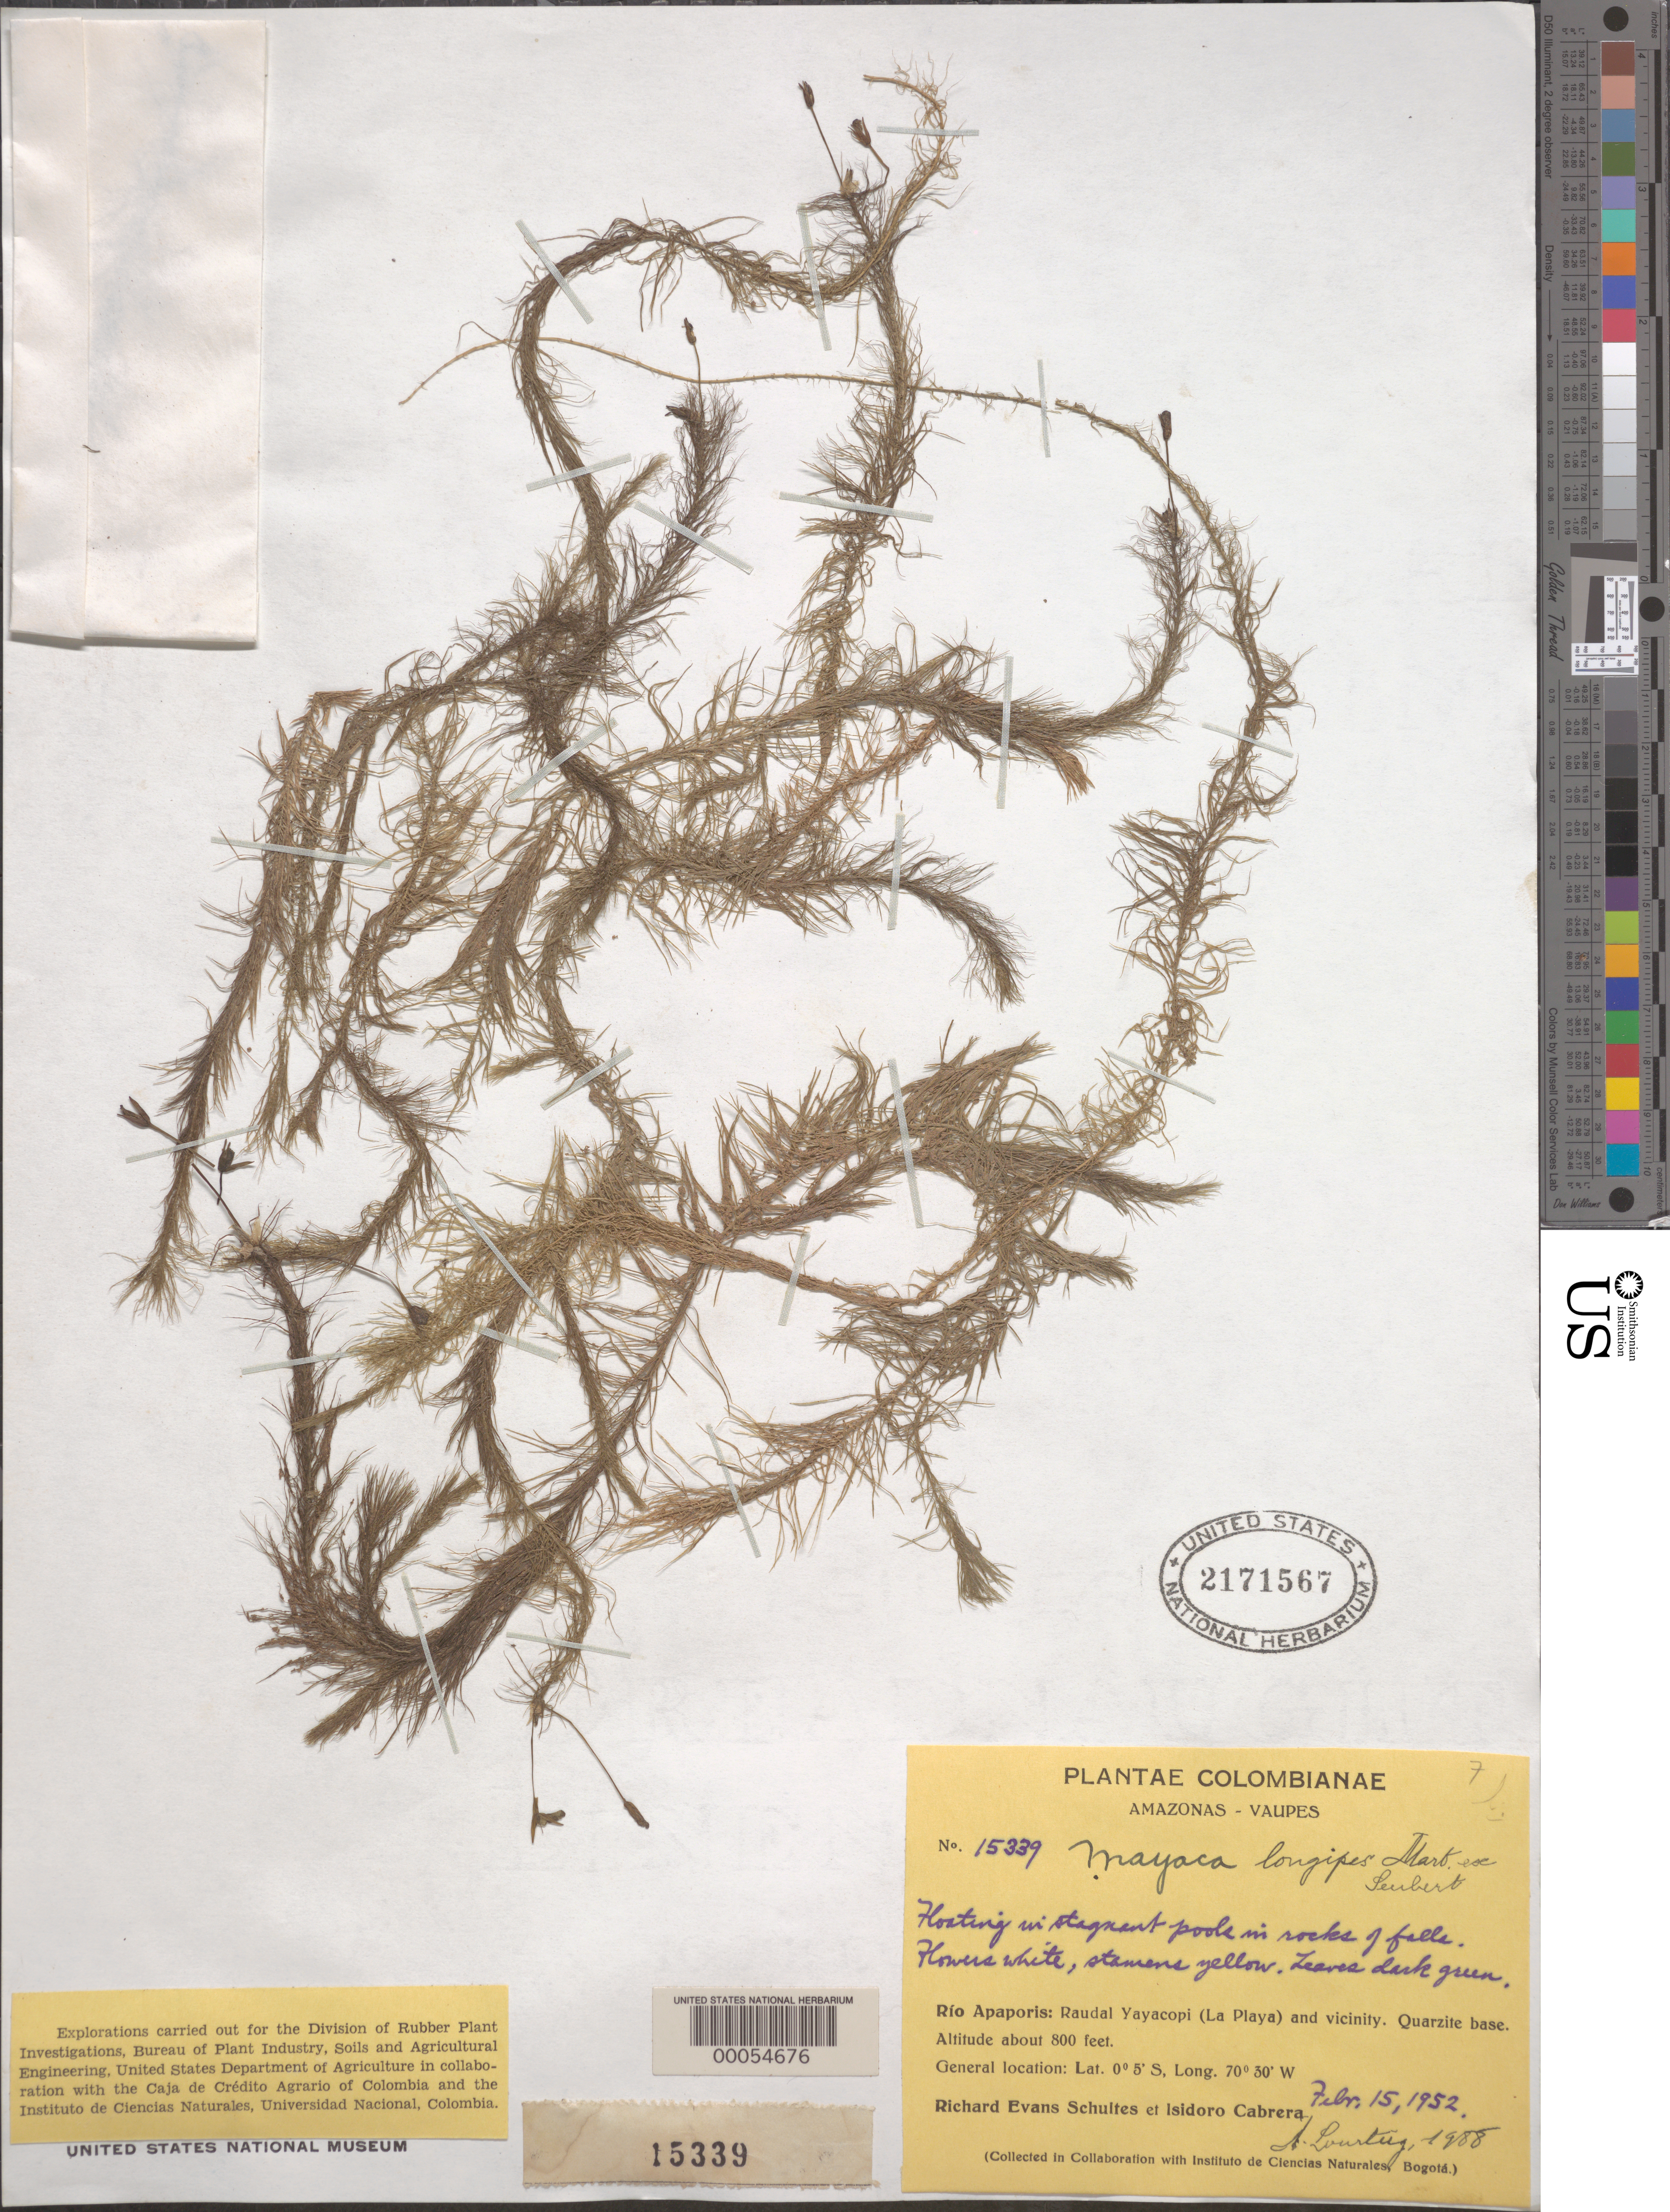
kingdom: Plantae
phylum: Tracheophyta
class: Liliopsida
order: Poales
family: Mayacaceae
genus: Mayaca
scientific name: Mayaca longipes Gand., nom. illeg. hom.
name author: Gand.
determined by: Lourteig, A.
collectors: R. E. Schultes & I. Cabrera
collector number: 15339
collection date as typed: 15 Feb 1952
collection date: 1952-02-15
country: Colombia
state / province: Amazônas / Vaupés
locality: Rio Apaporis, Raudal Ya Yacopi (La Playa)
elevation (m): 244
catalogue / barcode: US 2171567